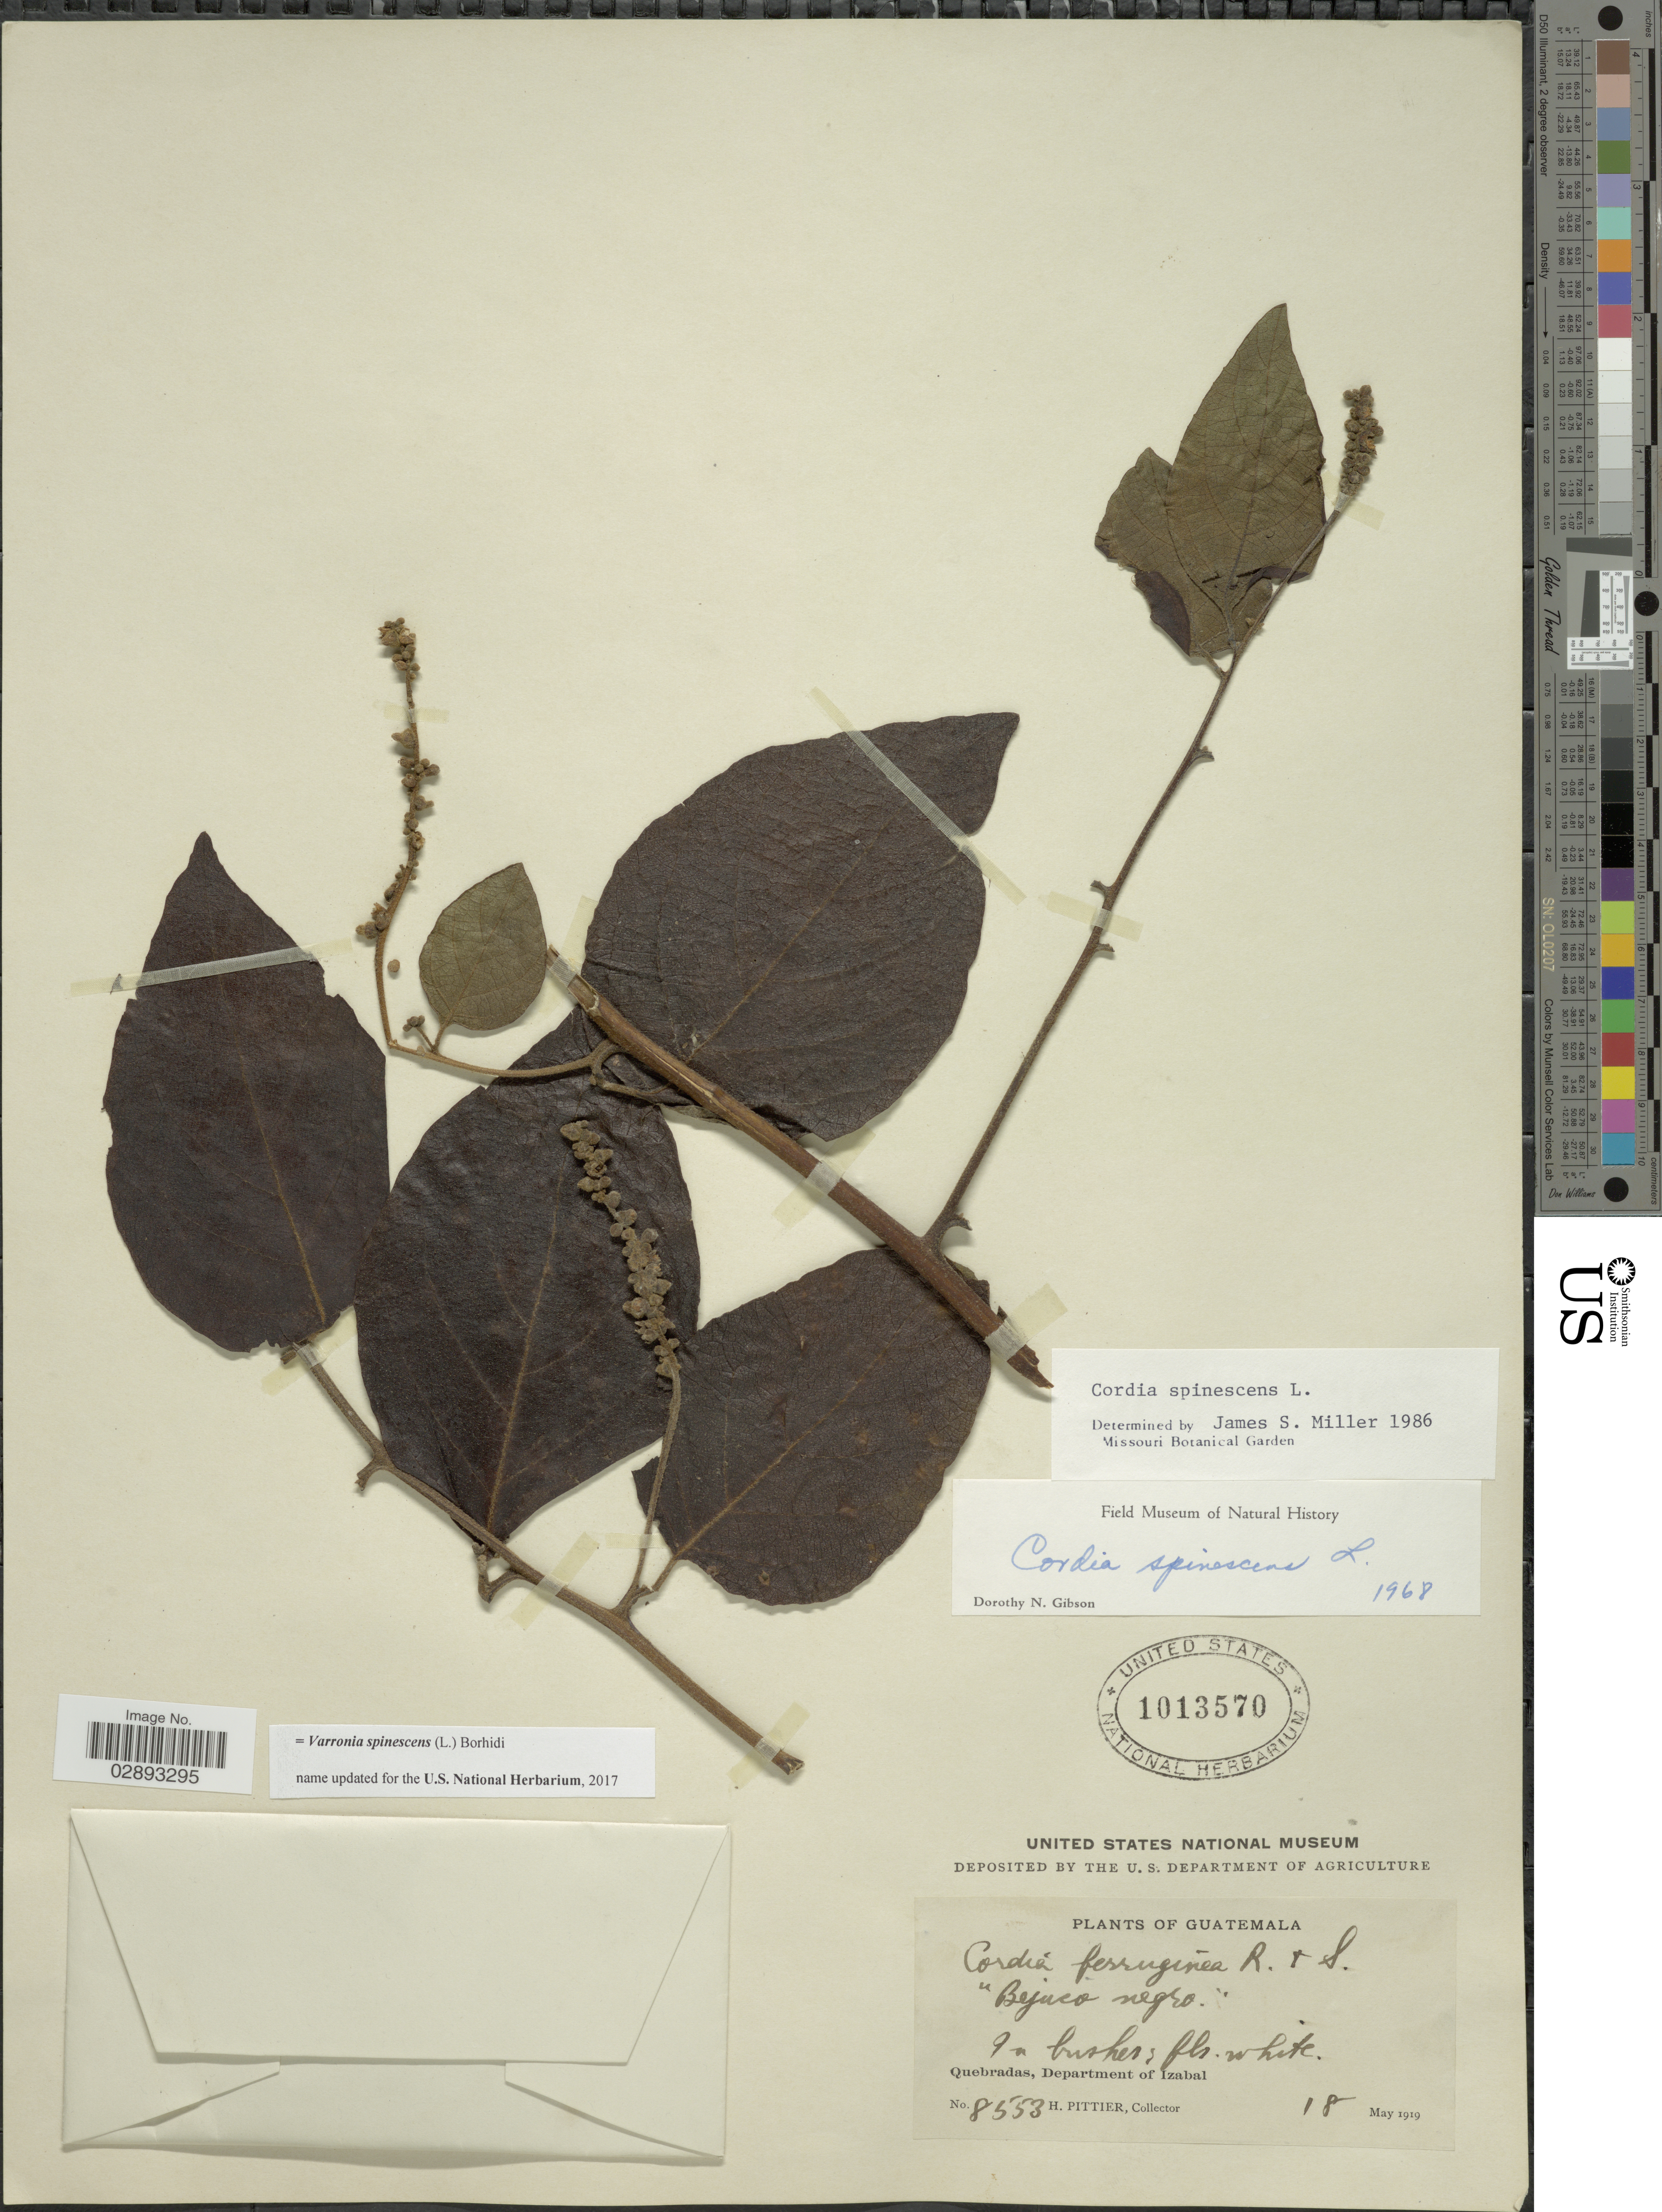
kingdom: Plantae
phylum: Tracheophyta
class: Magnoliopsida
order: Boraginales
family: Cordiaceae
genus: Varronia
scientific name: Varronia spinescens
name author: (L.) Borhidi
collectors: H. F. Pittier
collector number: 8553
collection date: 1919-05-18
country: Guatemala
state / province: Izabal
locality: Quebradas, Department of Izabal.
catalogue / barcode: US 1013570